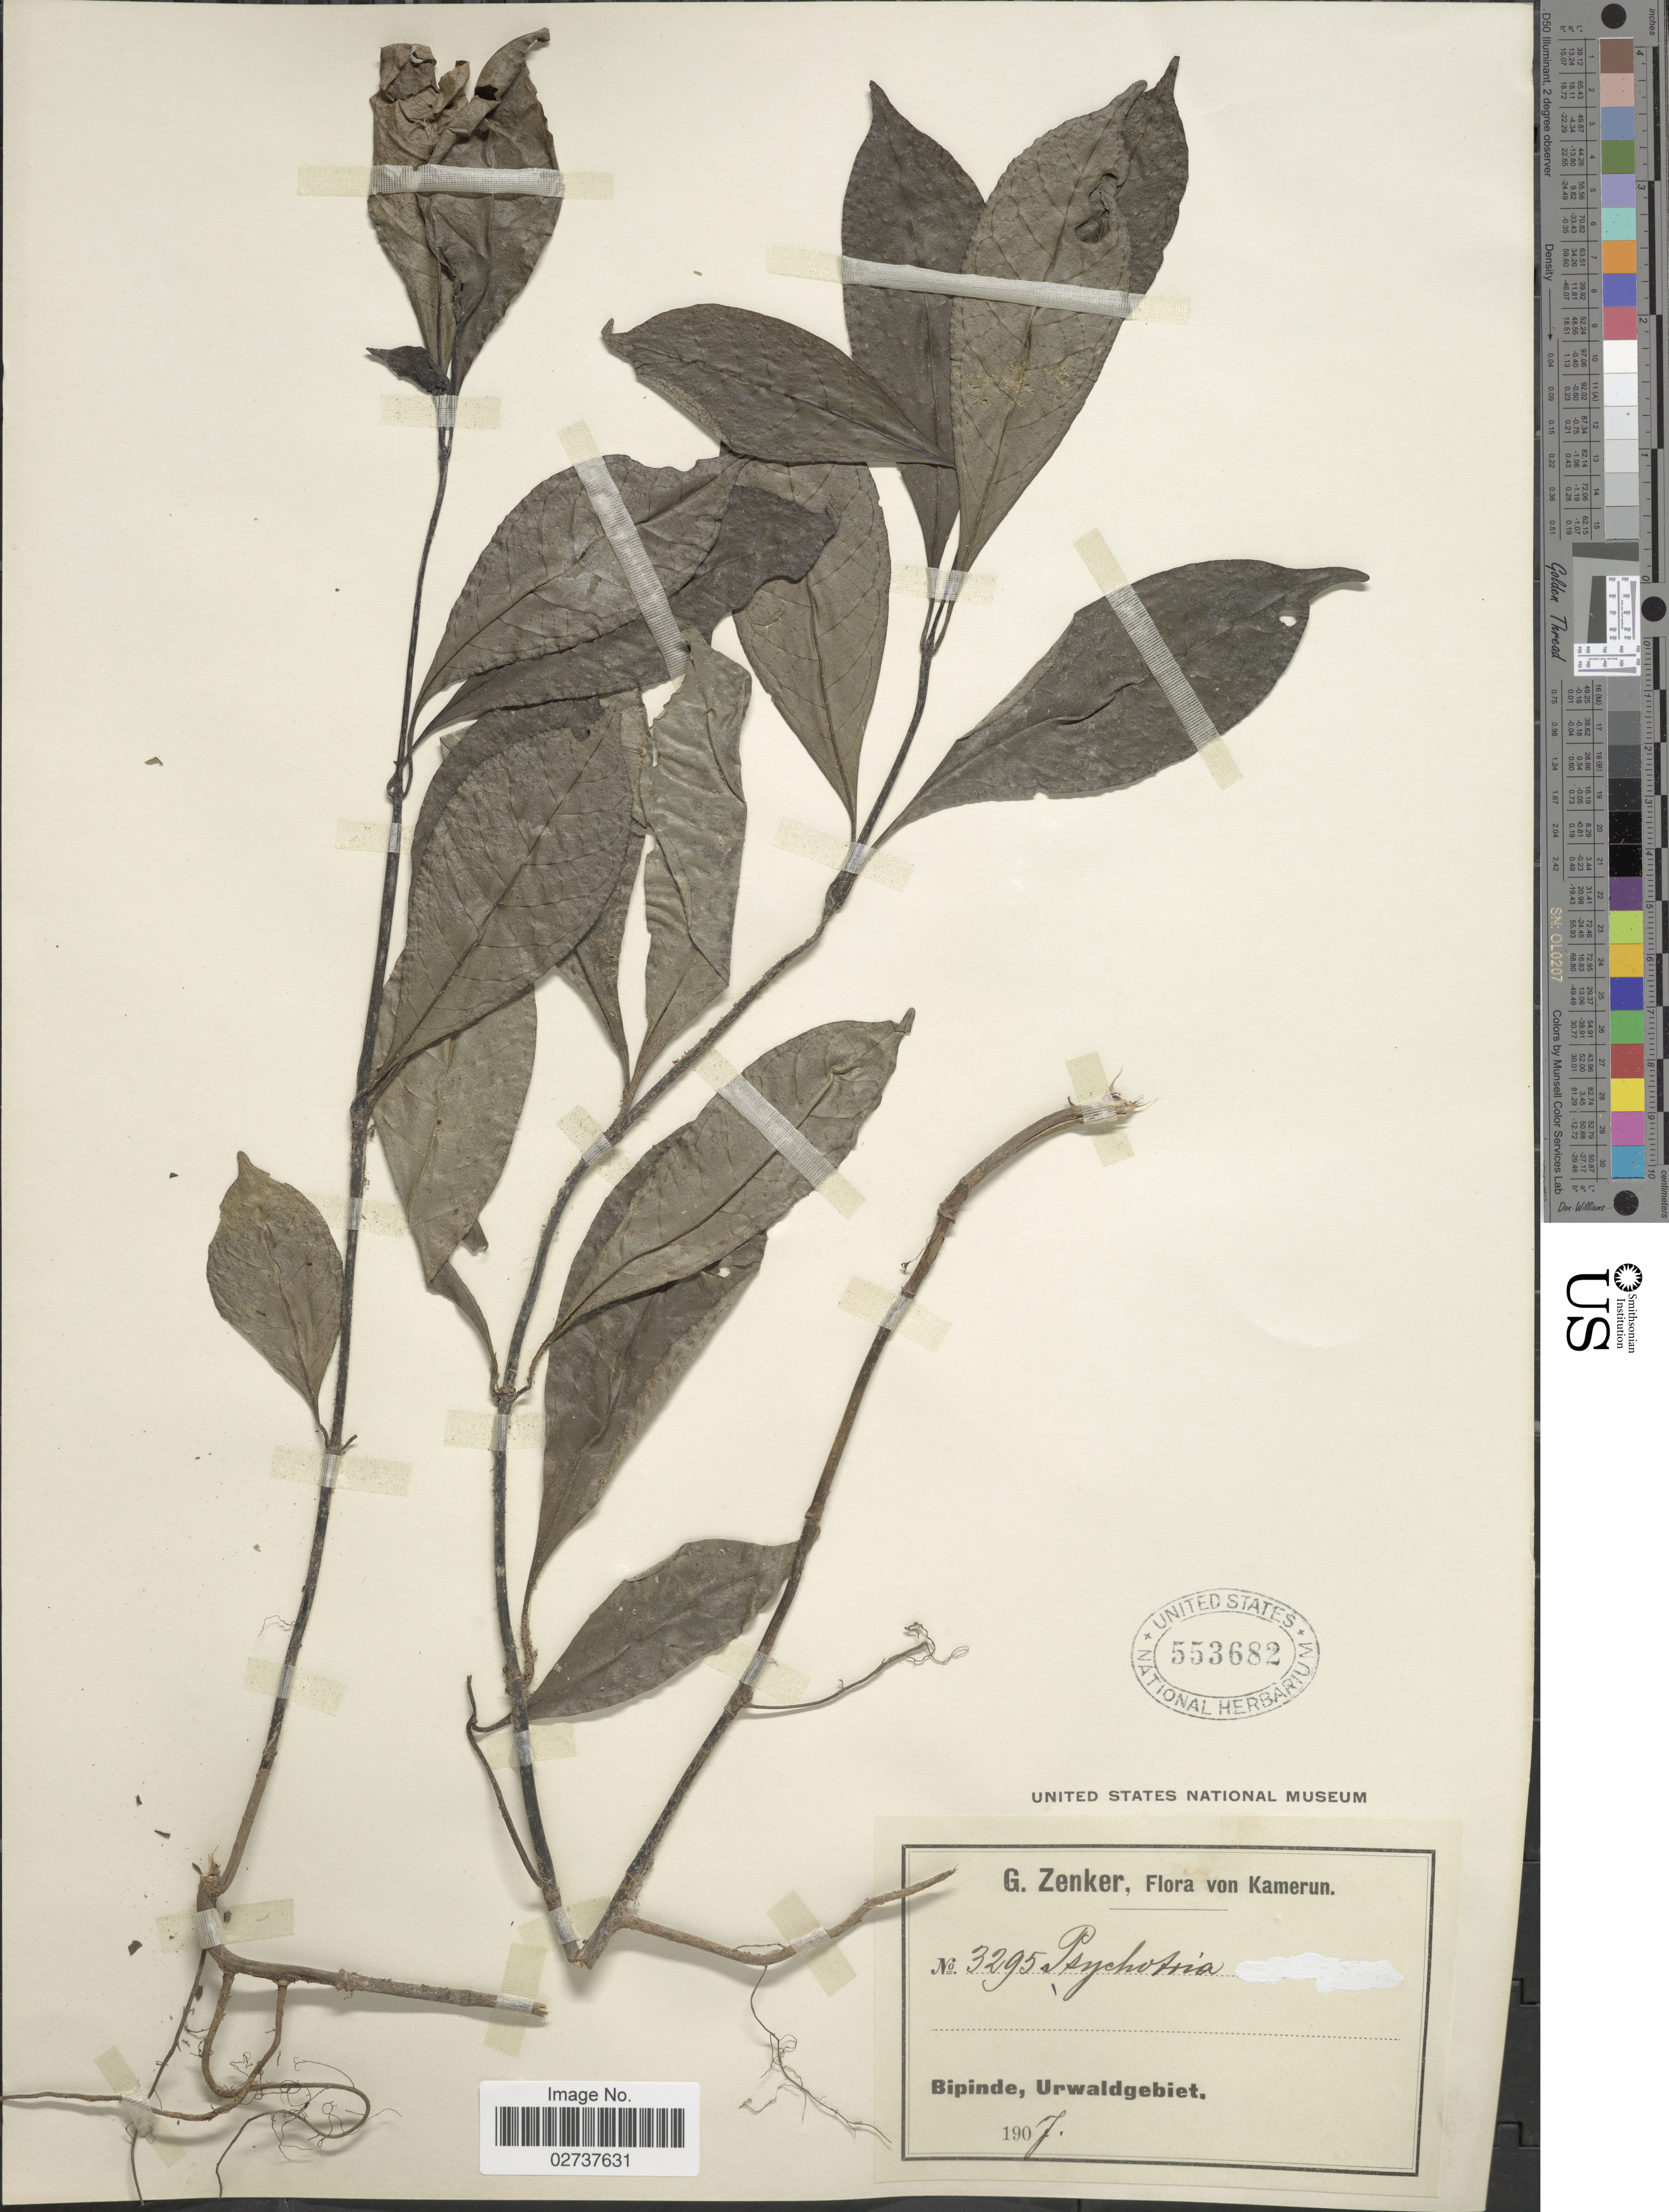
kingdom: Plantae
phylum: Tracheophyta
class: Magnoliopsida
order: Gentianales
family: Rubiaceae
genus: Psychotria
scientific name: Psychotria sp.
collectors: G. A. Zenker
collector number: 3295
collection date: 1907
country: Cameroon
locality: Kamerun, Bipinde, Urwaldgebiet.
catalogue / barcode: US 553682